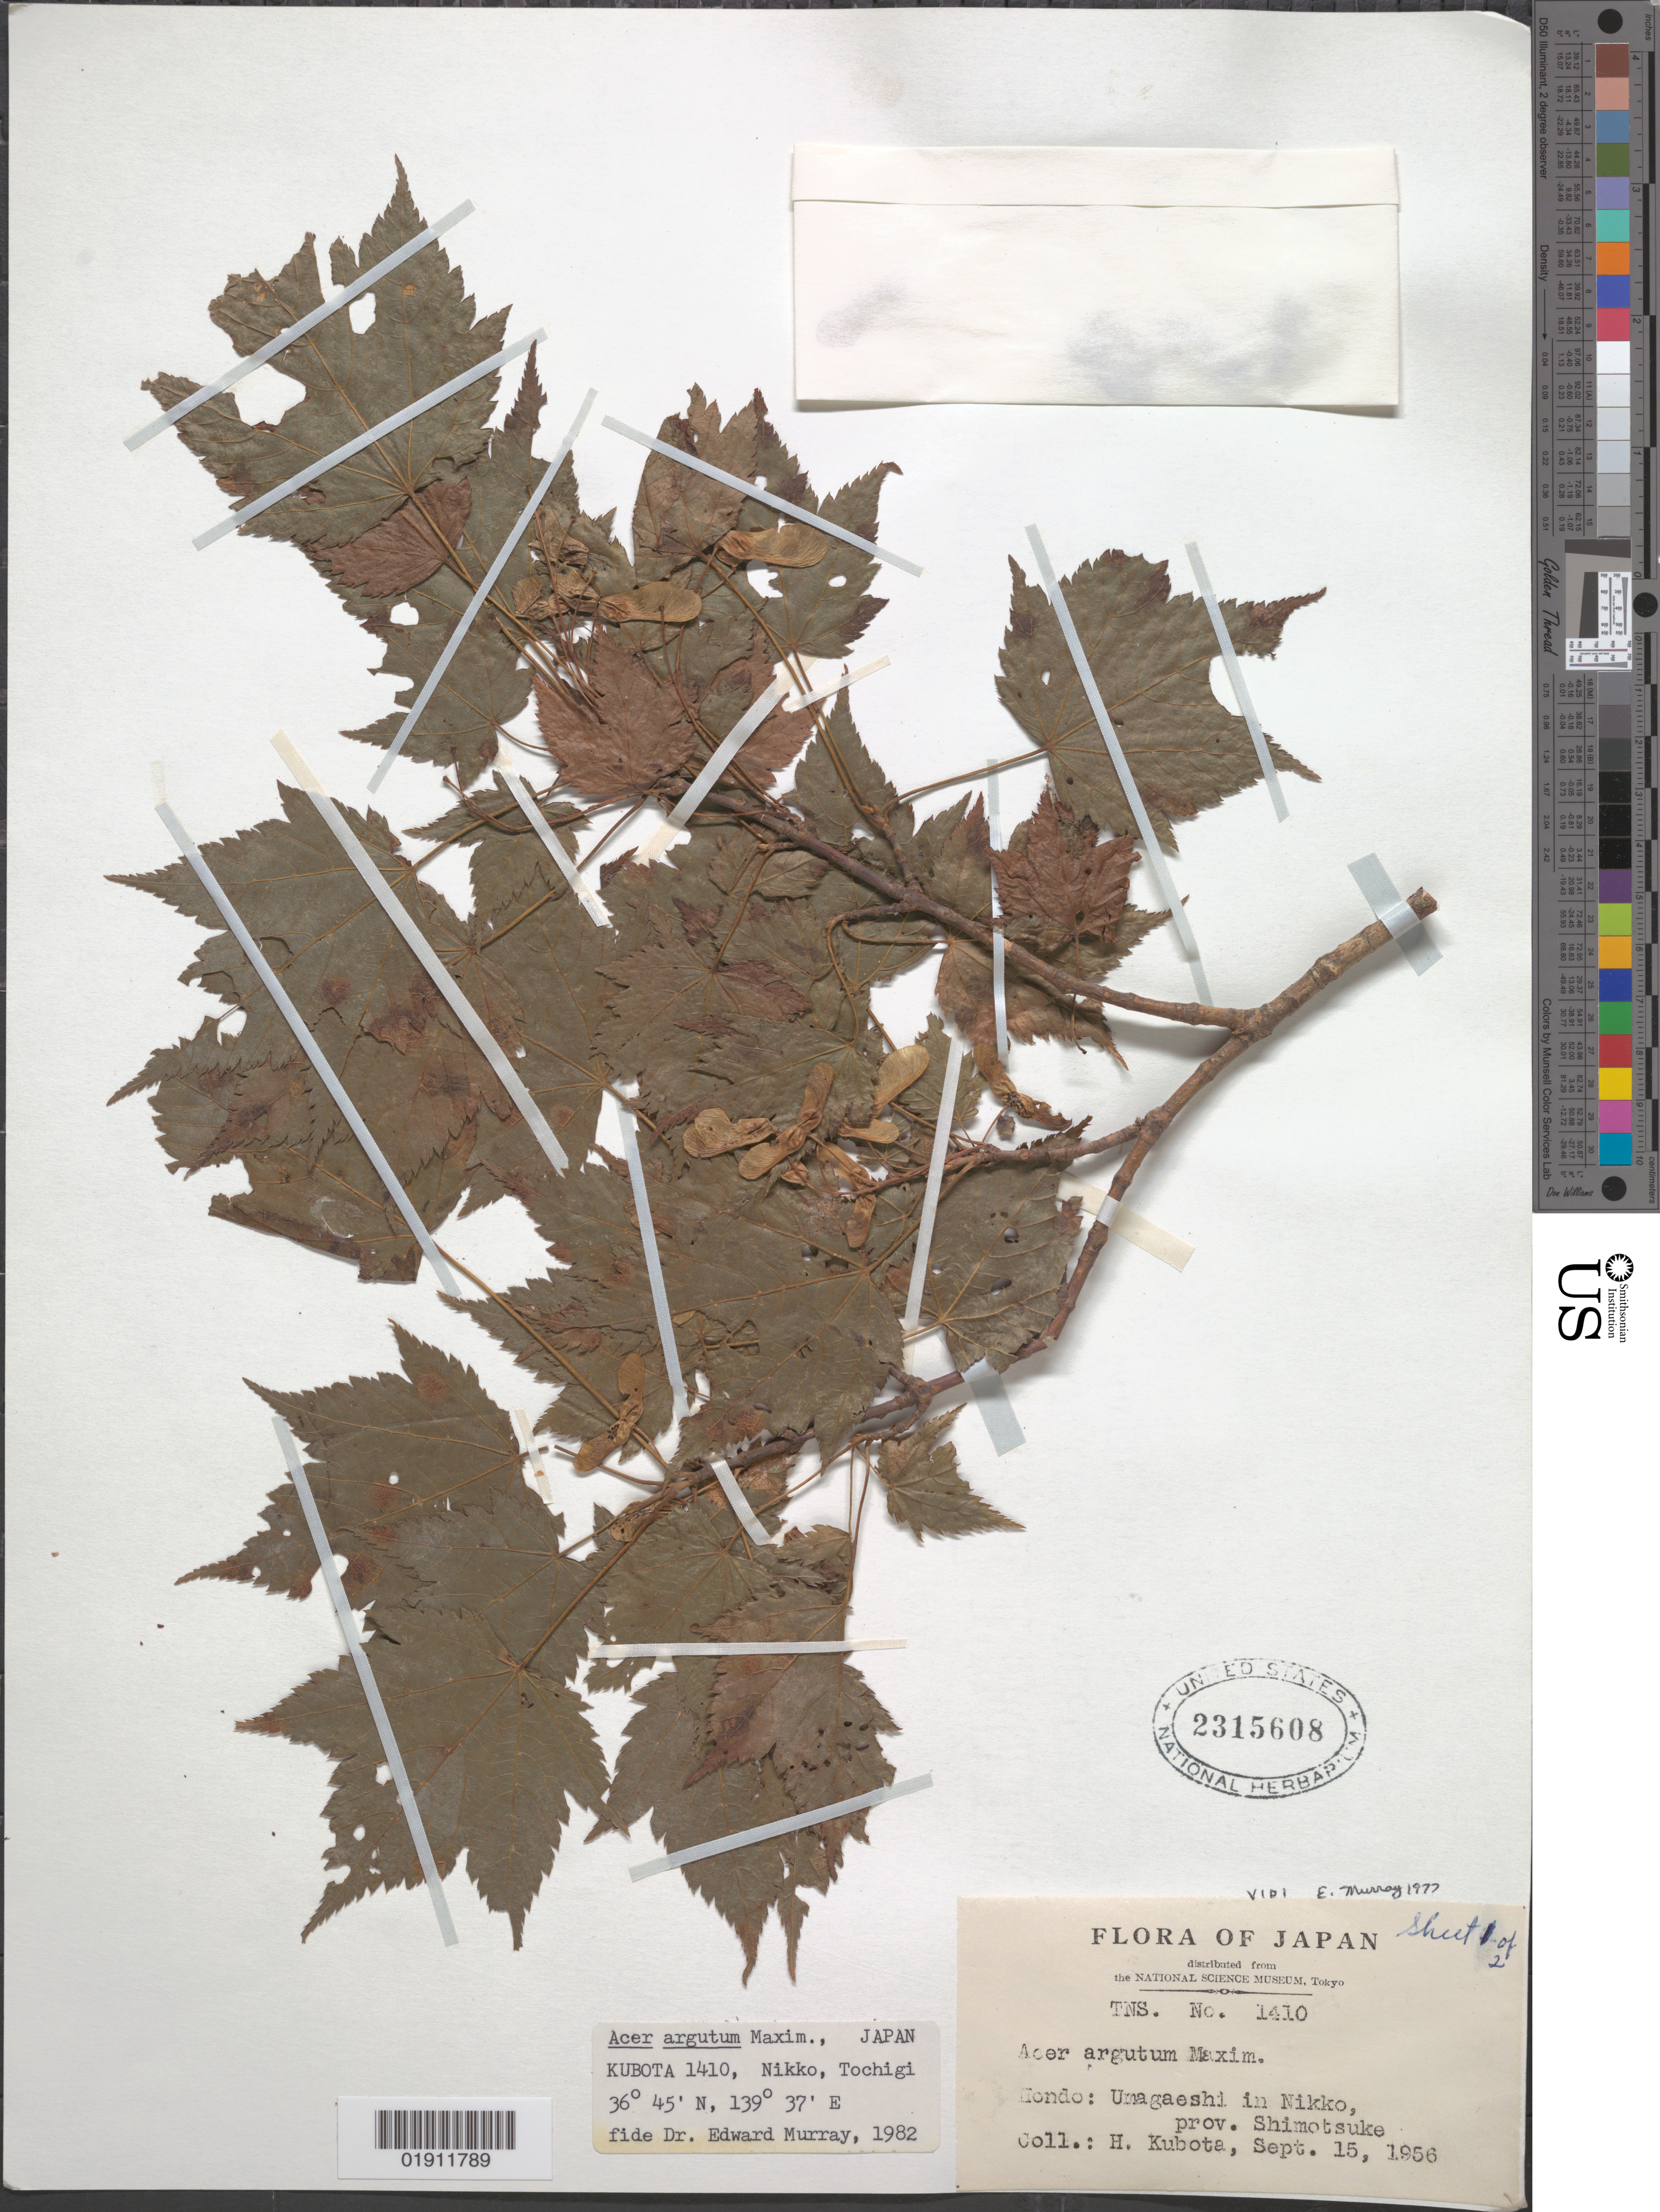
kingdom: Plantae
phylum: Tracheophyta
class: Magnoliopsida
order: Sapindales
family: Sapindaceae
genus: Acer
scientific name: Acer argutum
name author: Maxim.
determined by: Murray, Edward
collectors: H. Kubota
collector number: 1410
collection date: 1956-09-15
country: Japan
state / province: Totigi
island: Honshu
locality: Prov. Shimotsuke [Tochigi Prefecture], Umagaeshi in Nikko,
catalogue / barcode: US 2315608